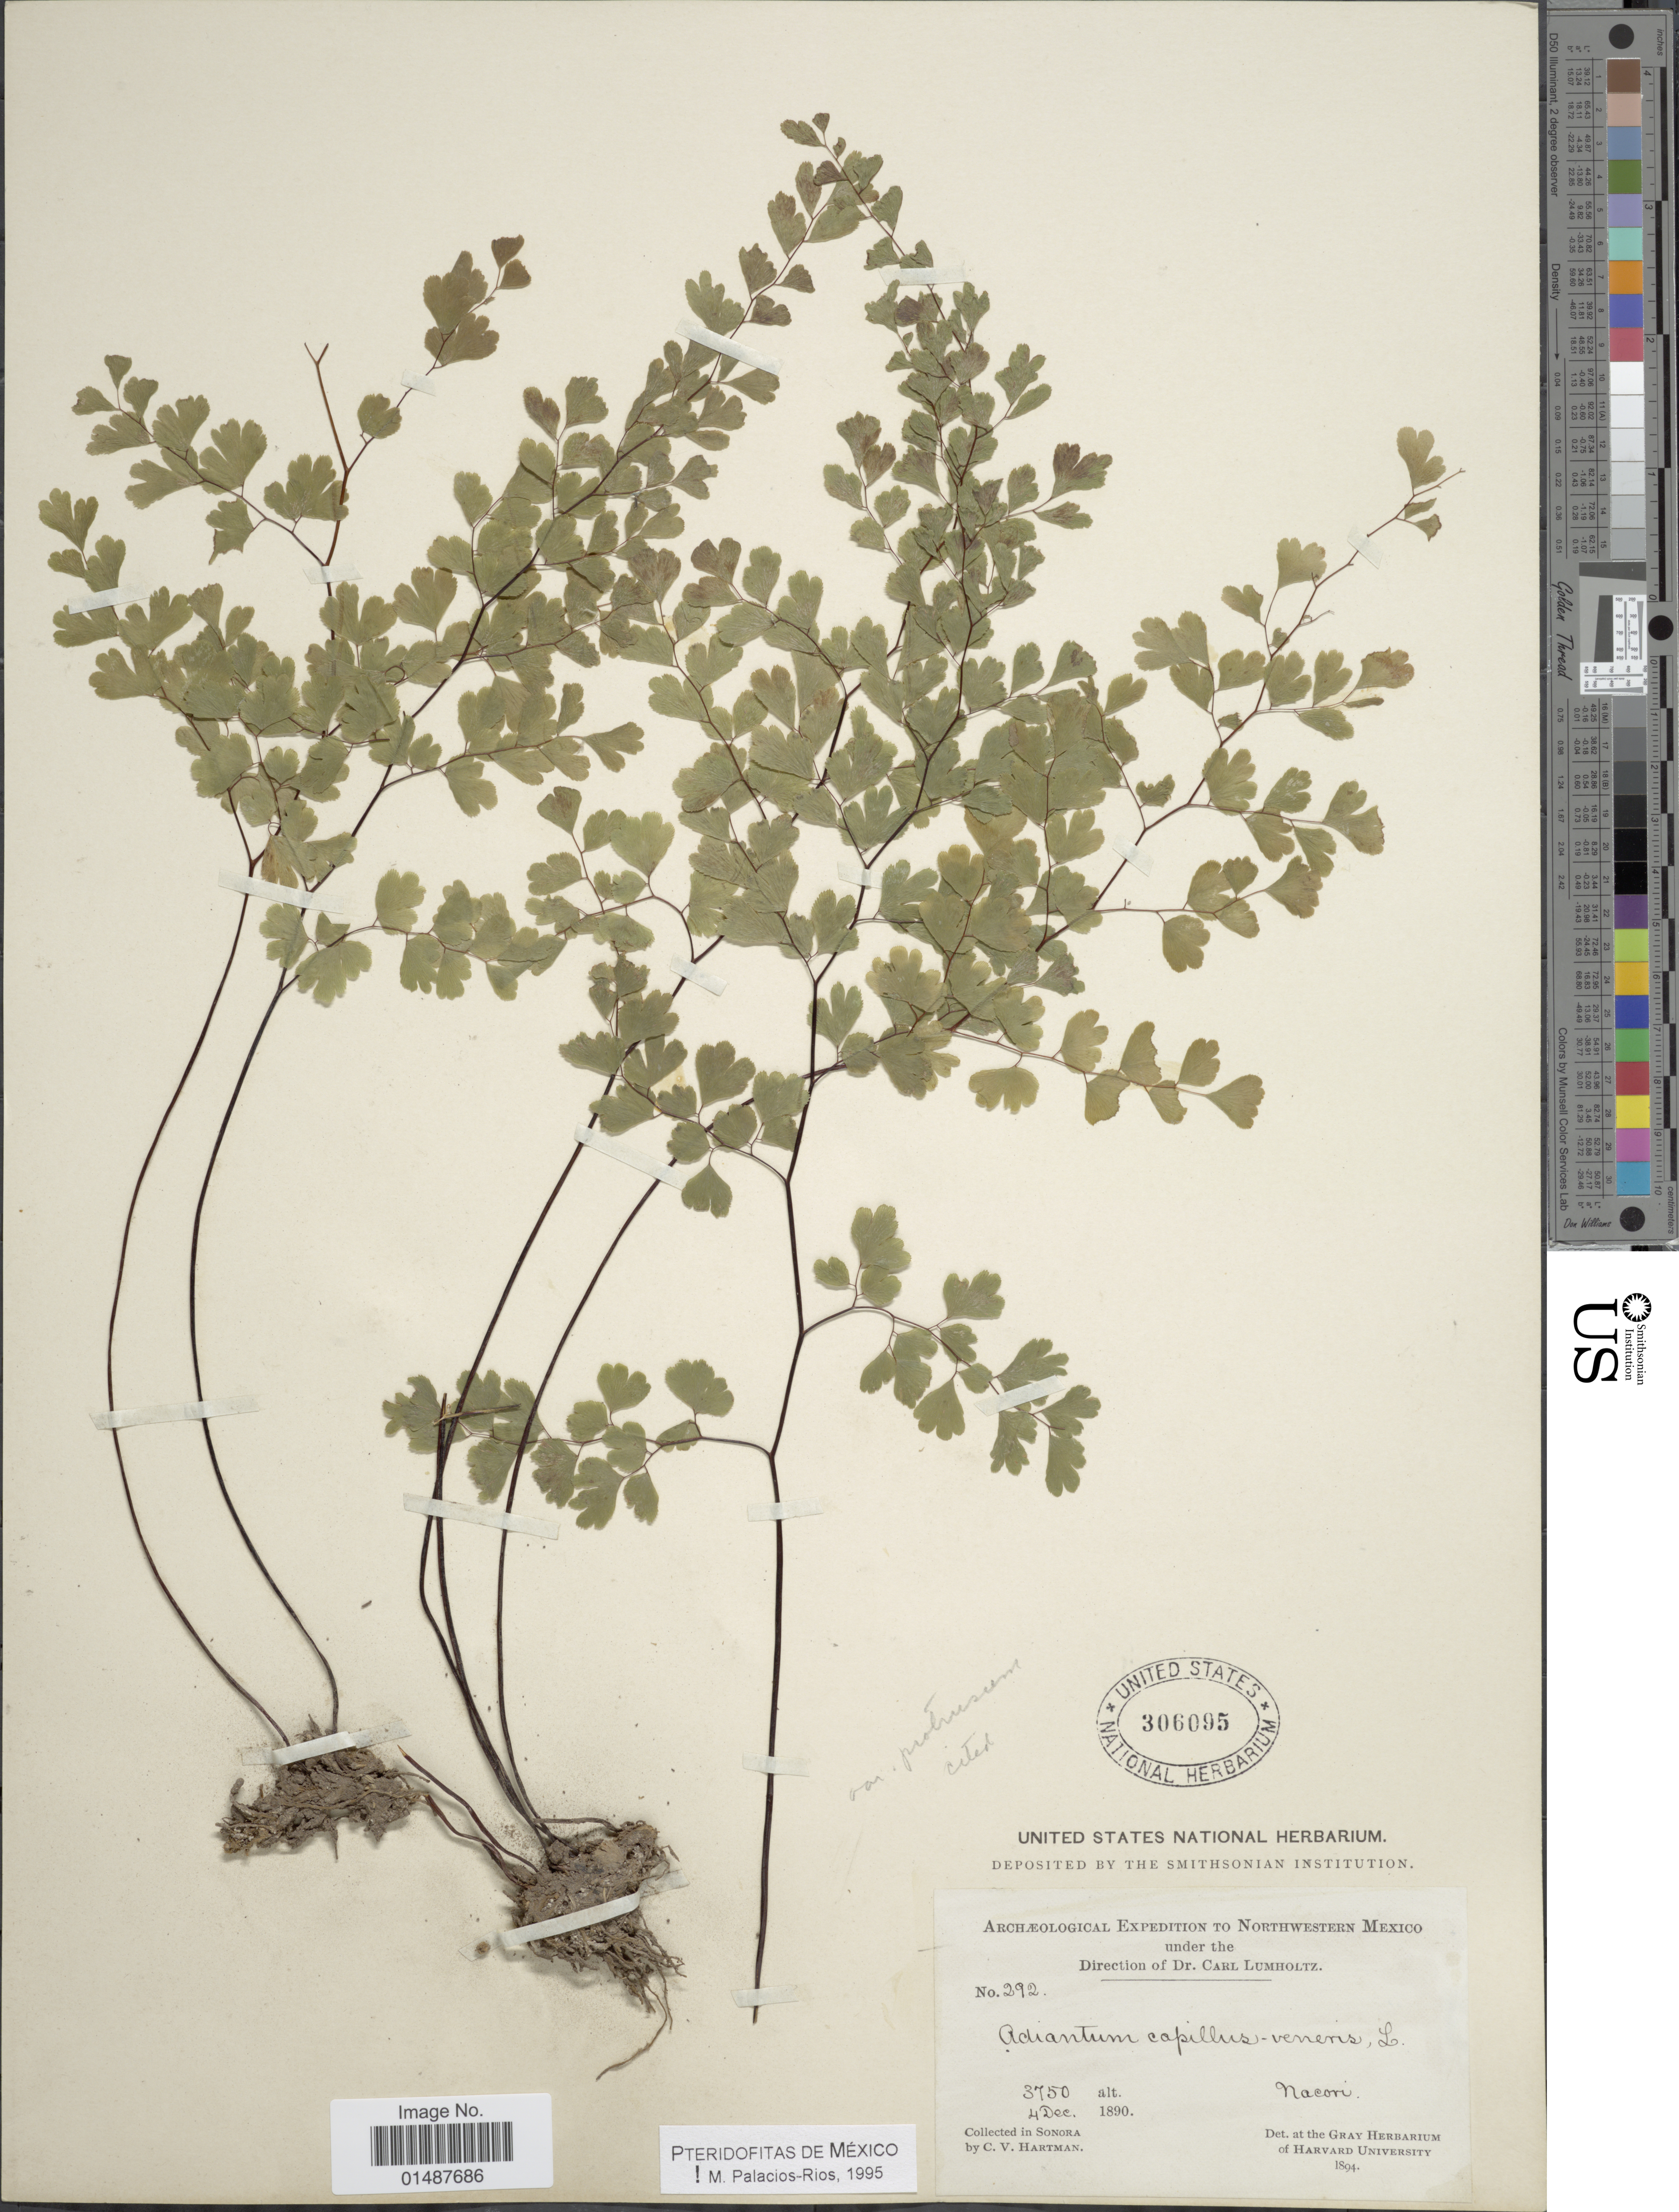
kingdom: Plantae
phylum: Tracheophyta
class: Polypodiopsida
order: Polypodiales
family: Pteridaceae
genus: Adiantum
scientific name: Adiantum capillus-veneris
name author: L.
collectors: C. V. Hartman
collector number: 292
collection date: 1890-12-04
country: Mexico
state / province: Sonora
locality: In Sonora, Nacori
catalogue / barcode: US 306095